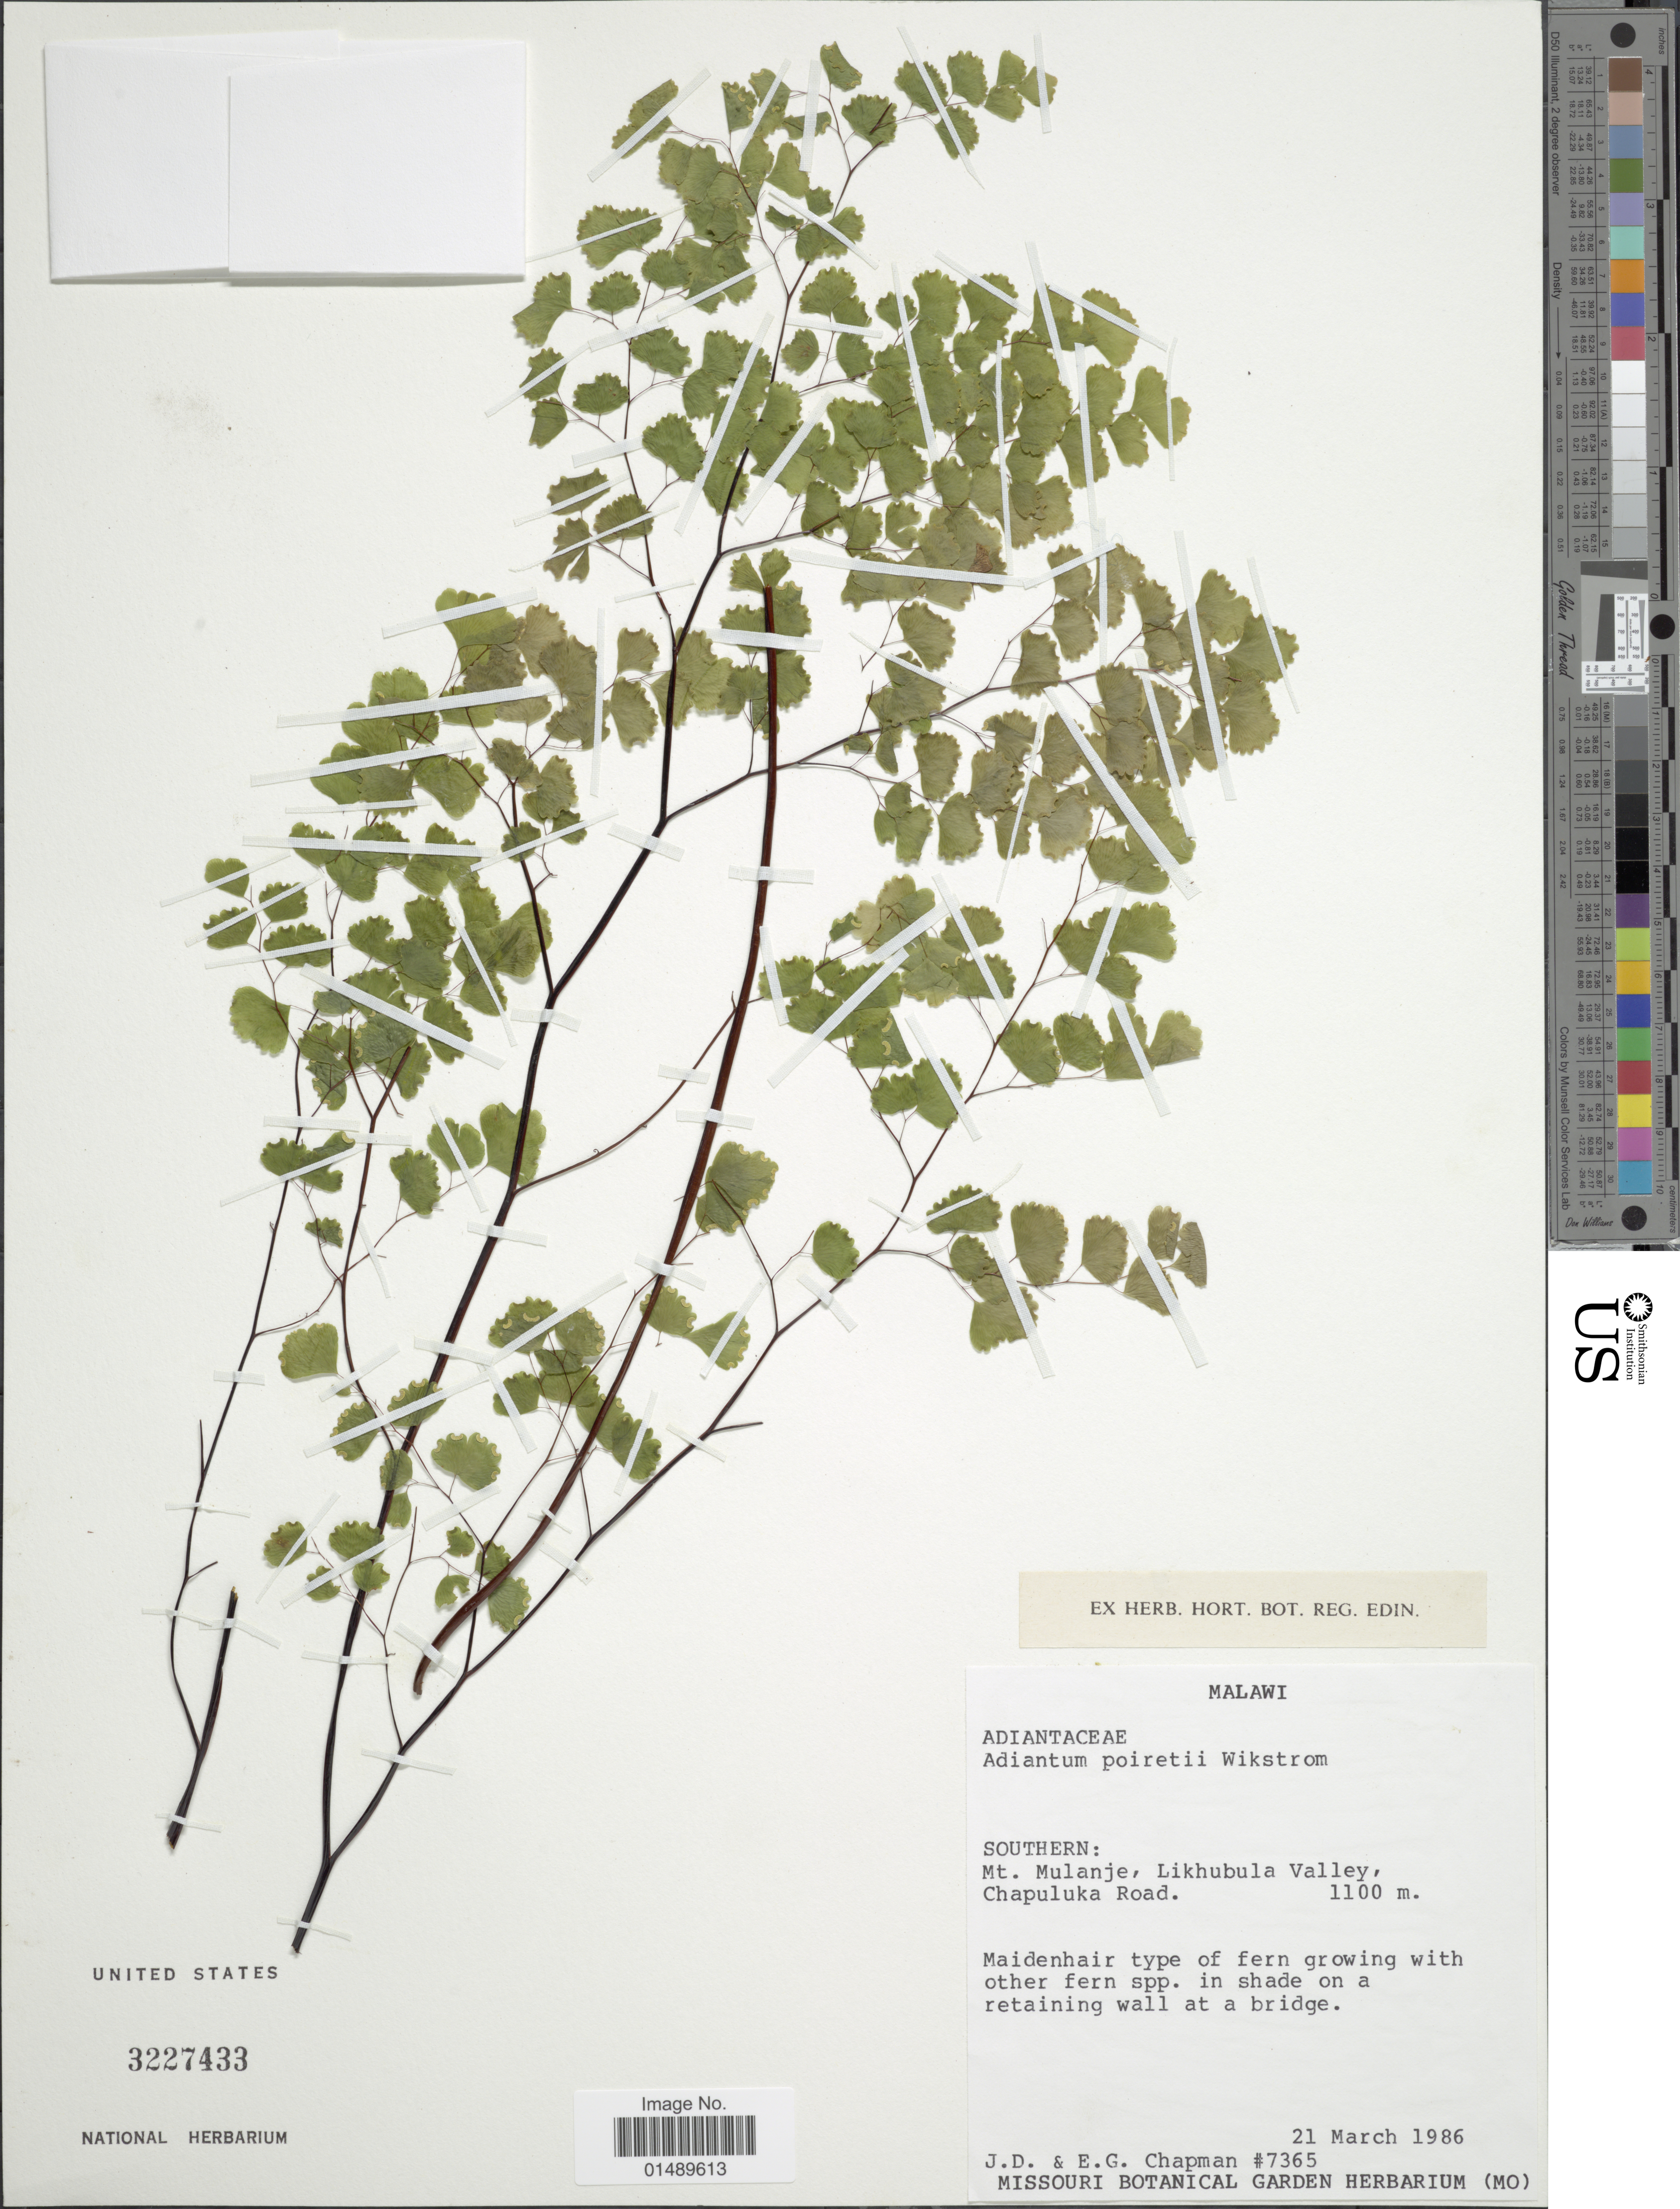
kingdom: Plantae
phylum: Tracheophyta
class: Polypodiopsida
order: Polypodiales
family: Pteridaceae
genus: Adiantum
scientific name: Adiantum poiretii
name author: Wikstr.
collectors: J. D. Chapman & E. G. Chapman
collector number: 7365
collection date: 1986-03-21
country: Malawi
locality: Malawi, Mt. Mulanje, Likhubula Valley, Chapuluka Road.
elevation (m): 1100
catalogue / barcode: US 3227433